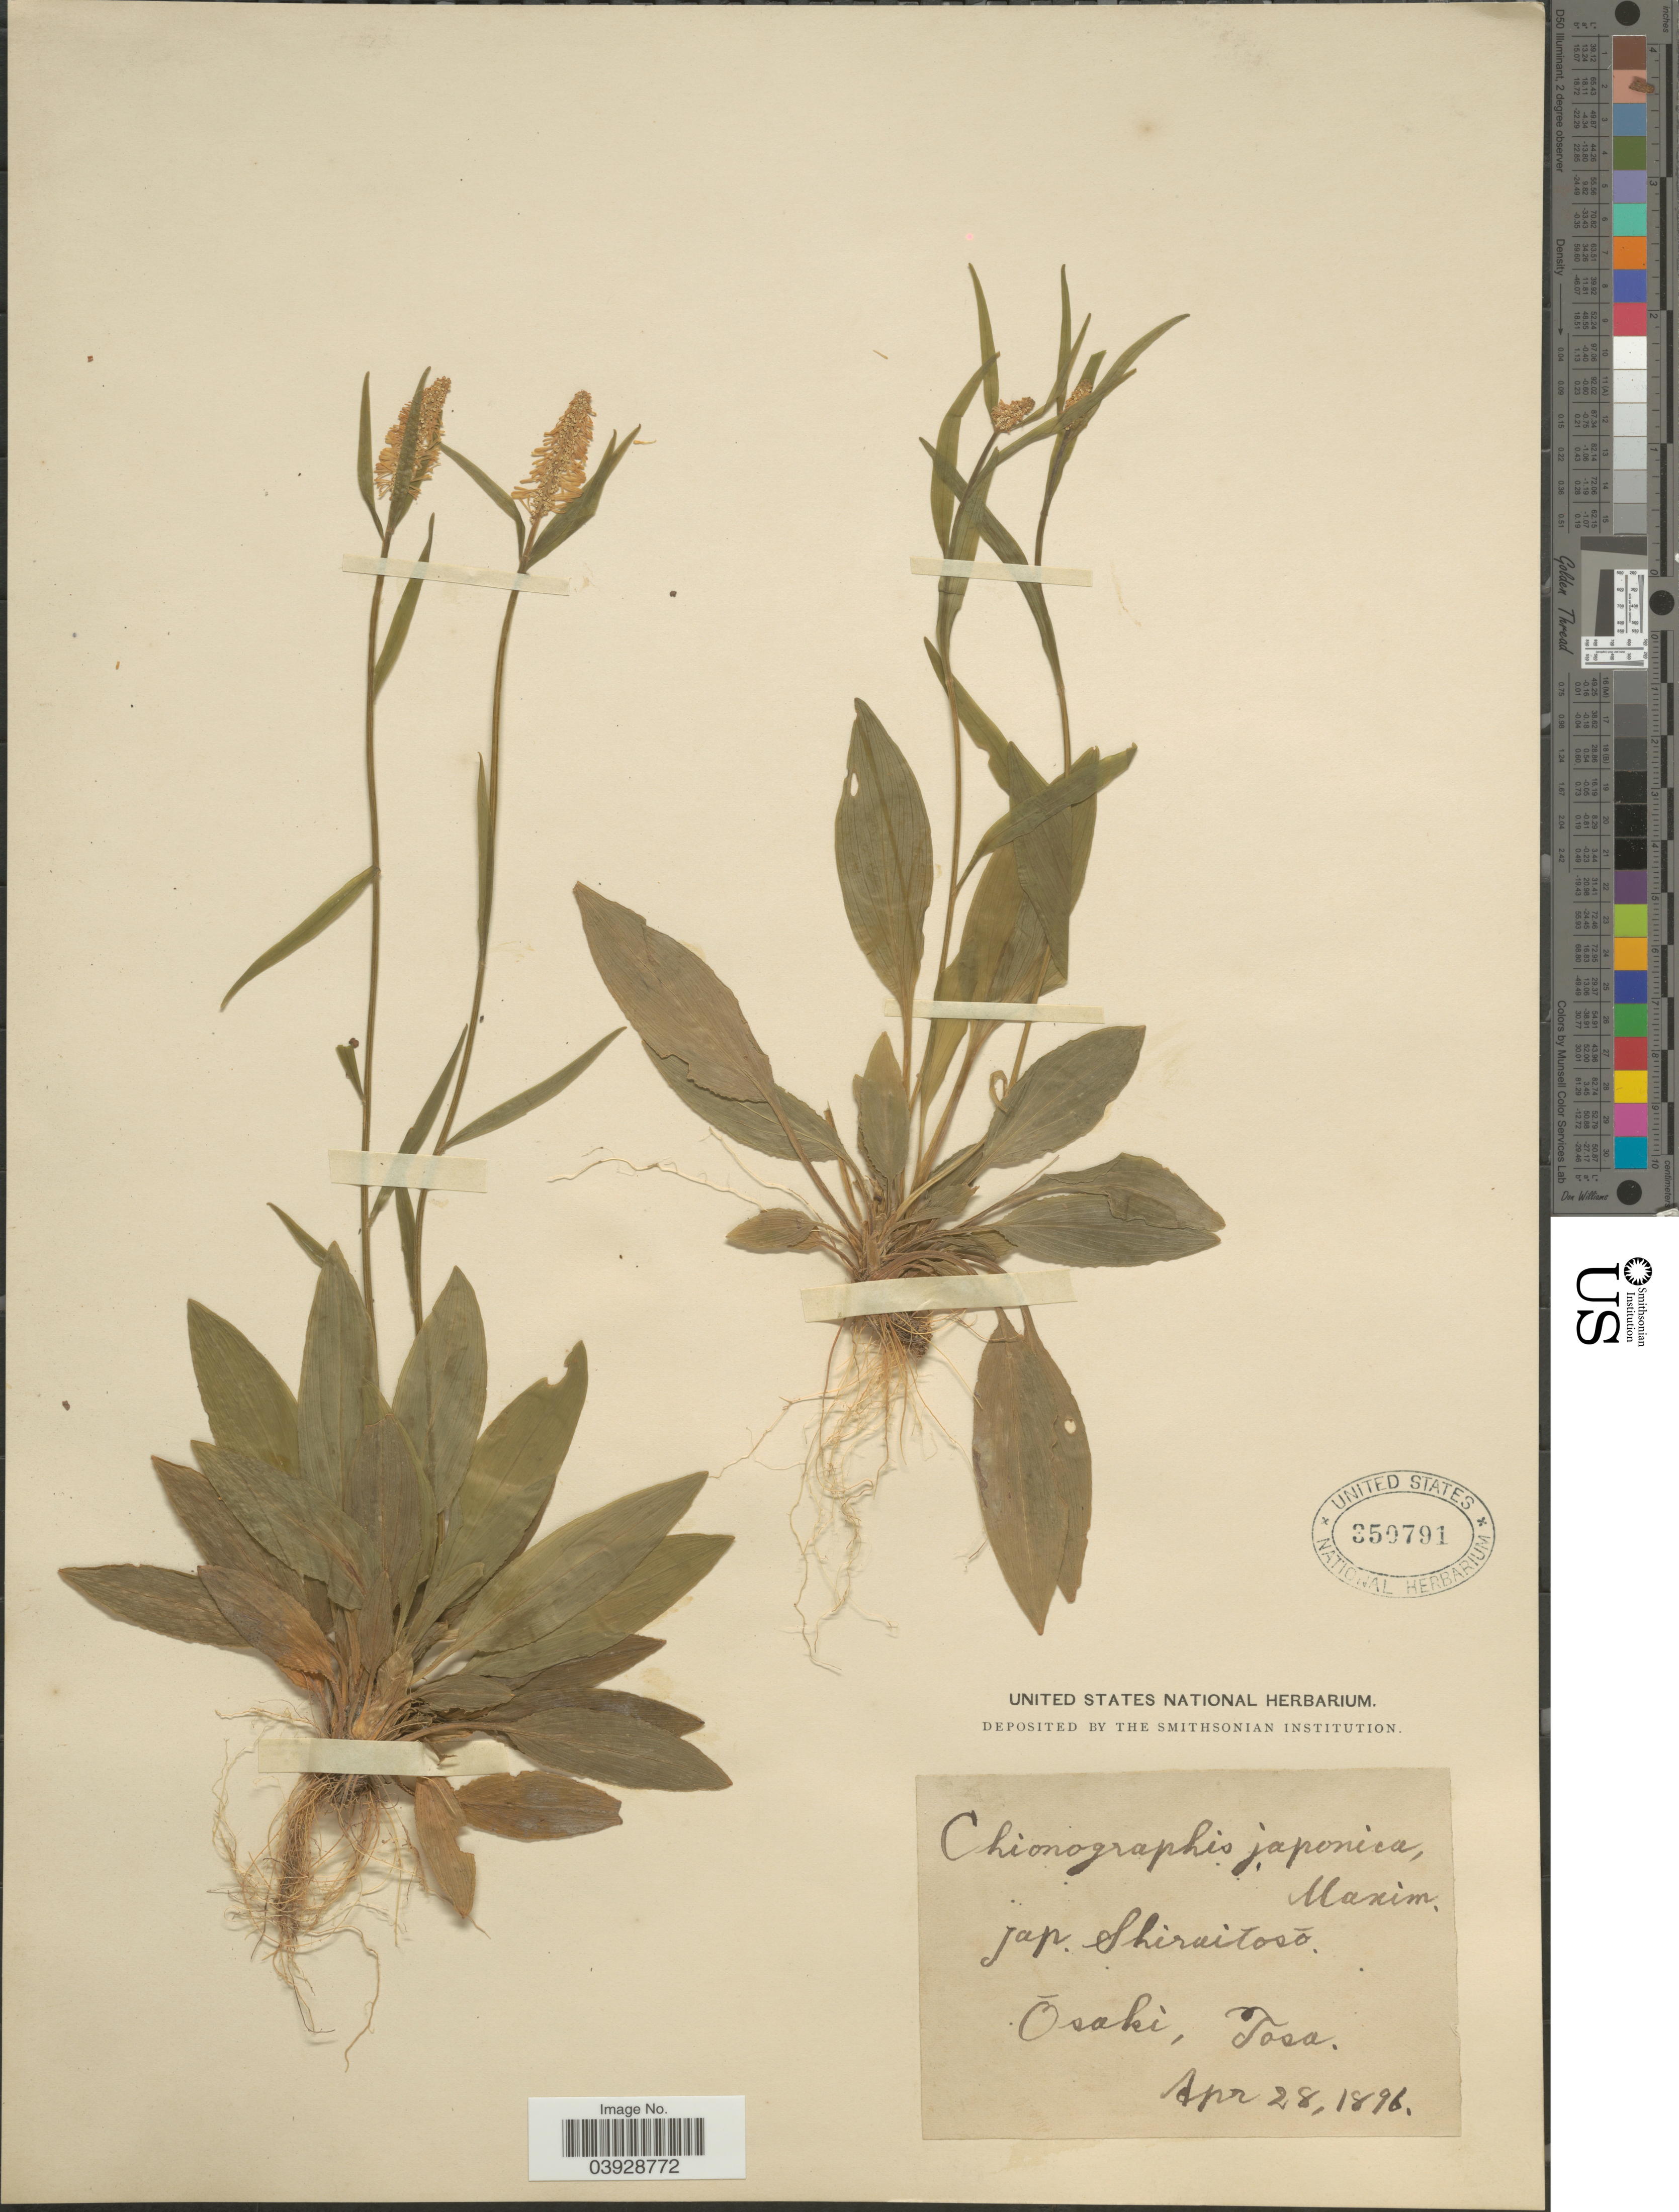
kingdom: Plantae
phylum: Tracheophyta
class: Liliopsida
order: Liliales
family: Melanthiaceae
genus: Chionographis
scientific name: Chionographis japonica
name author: Maxim.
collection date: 1896-04-28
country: Japan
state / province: Osaka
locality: Osaki, Tosa.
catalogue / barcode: US 350791